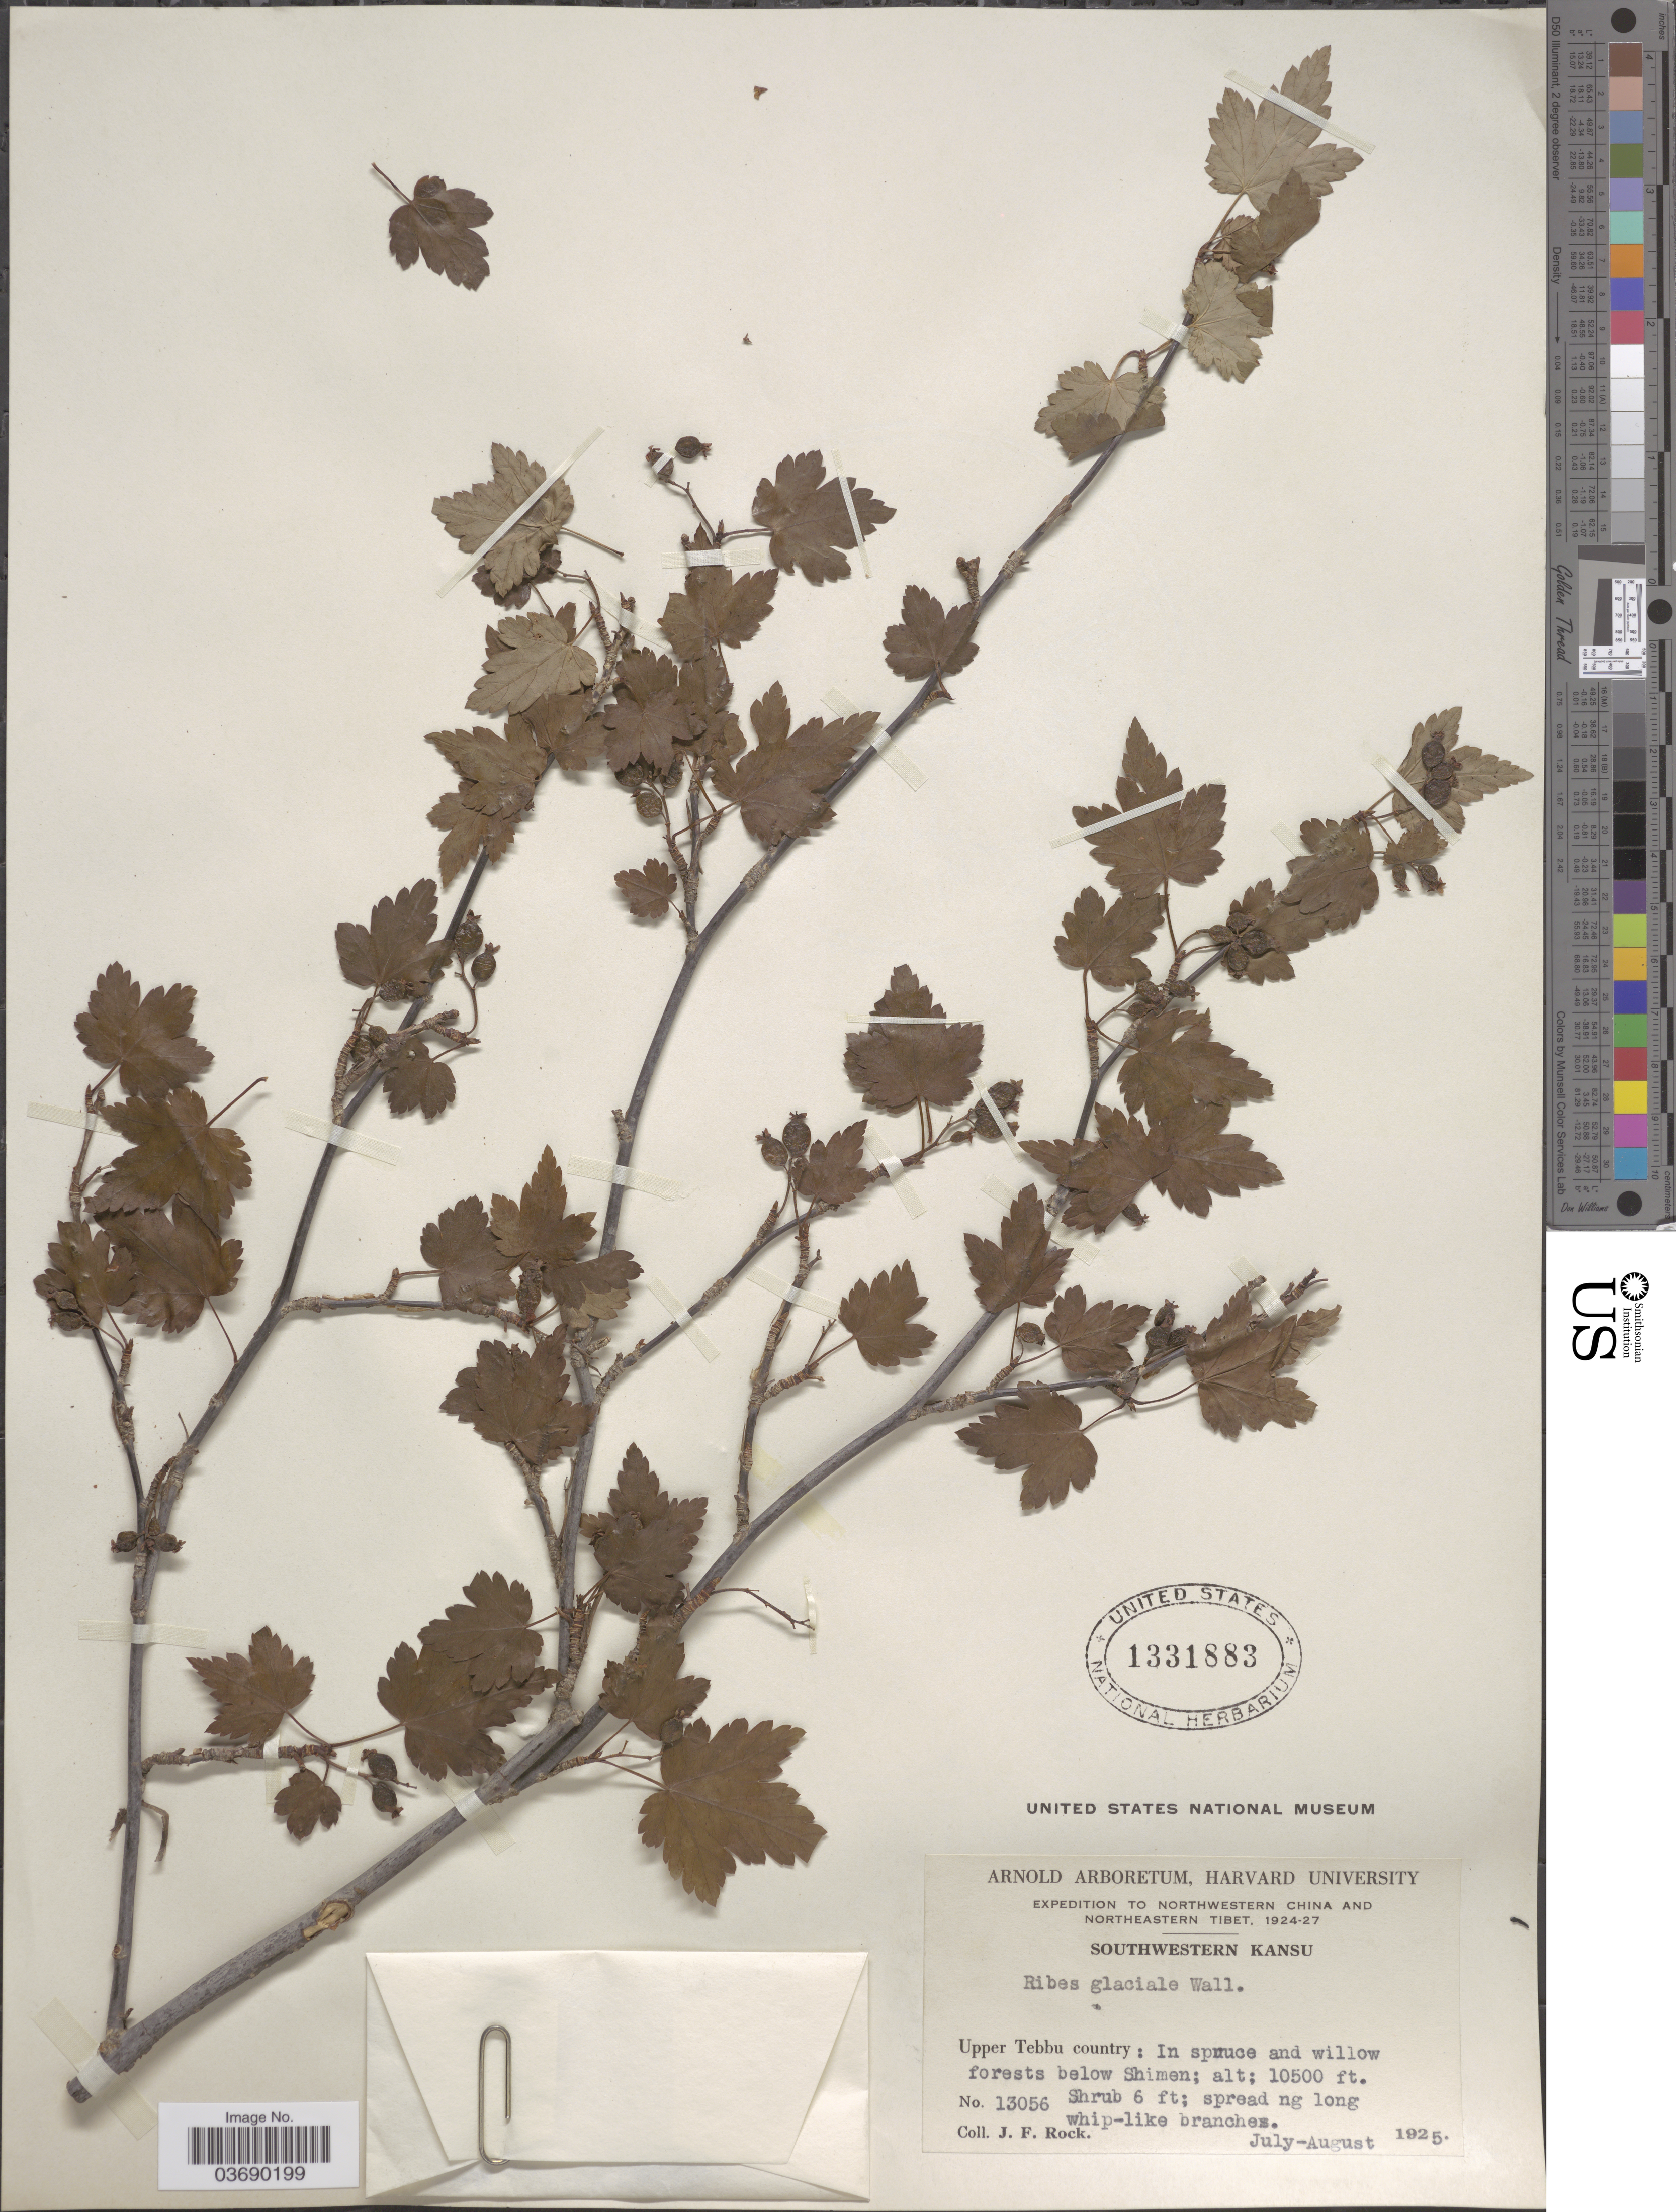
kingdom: Plantae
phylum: Tracheophyta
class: Magnoliopsida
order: Saxifragales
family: Grossulariaceae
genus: Ribes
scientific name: Ribes glaciale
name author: Wall.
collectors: J. Rock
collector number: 13056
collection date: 1925-07/1925-08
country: China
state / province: Gansu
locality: Northwestern China. Southwestern Kansu. Upper Tebbu country: below Shimen.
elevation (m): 3200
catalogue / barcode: US 1331883